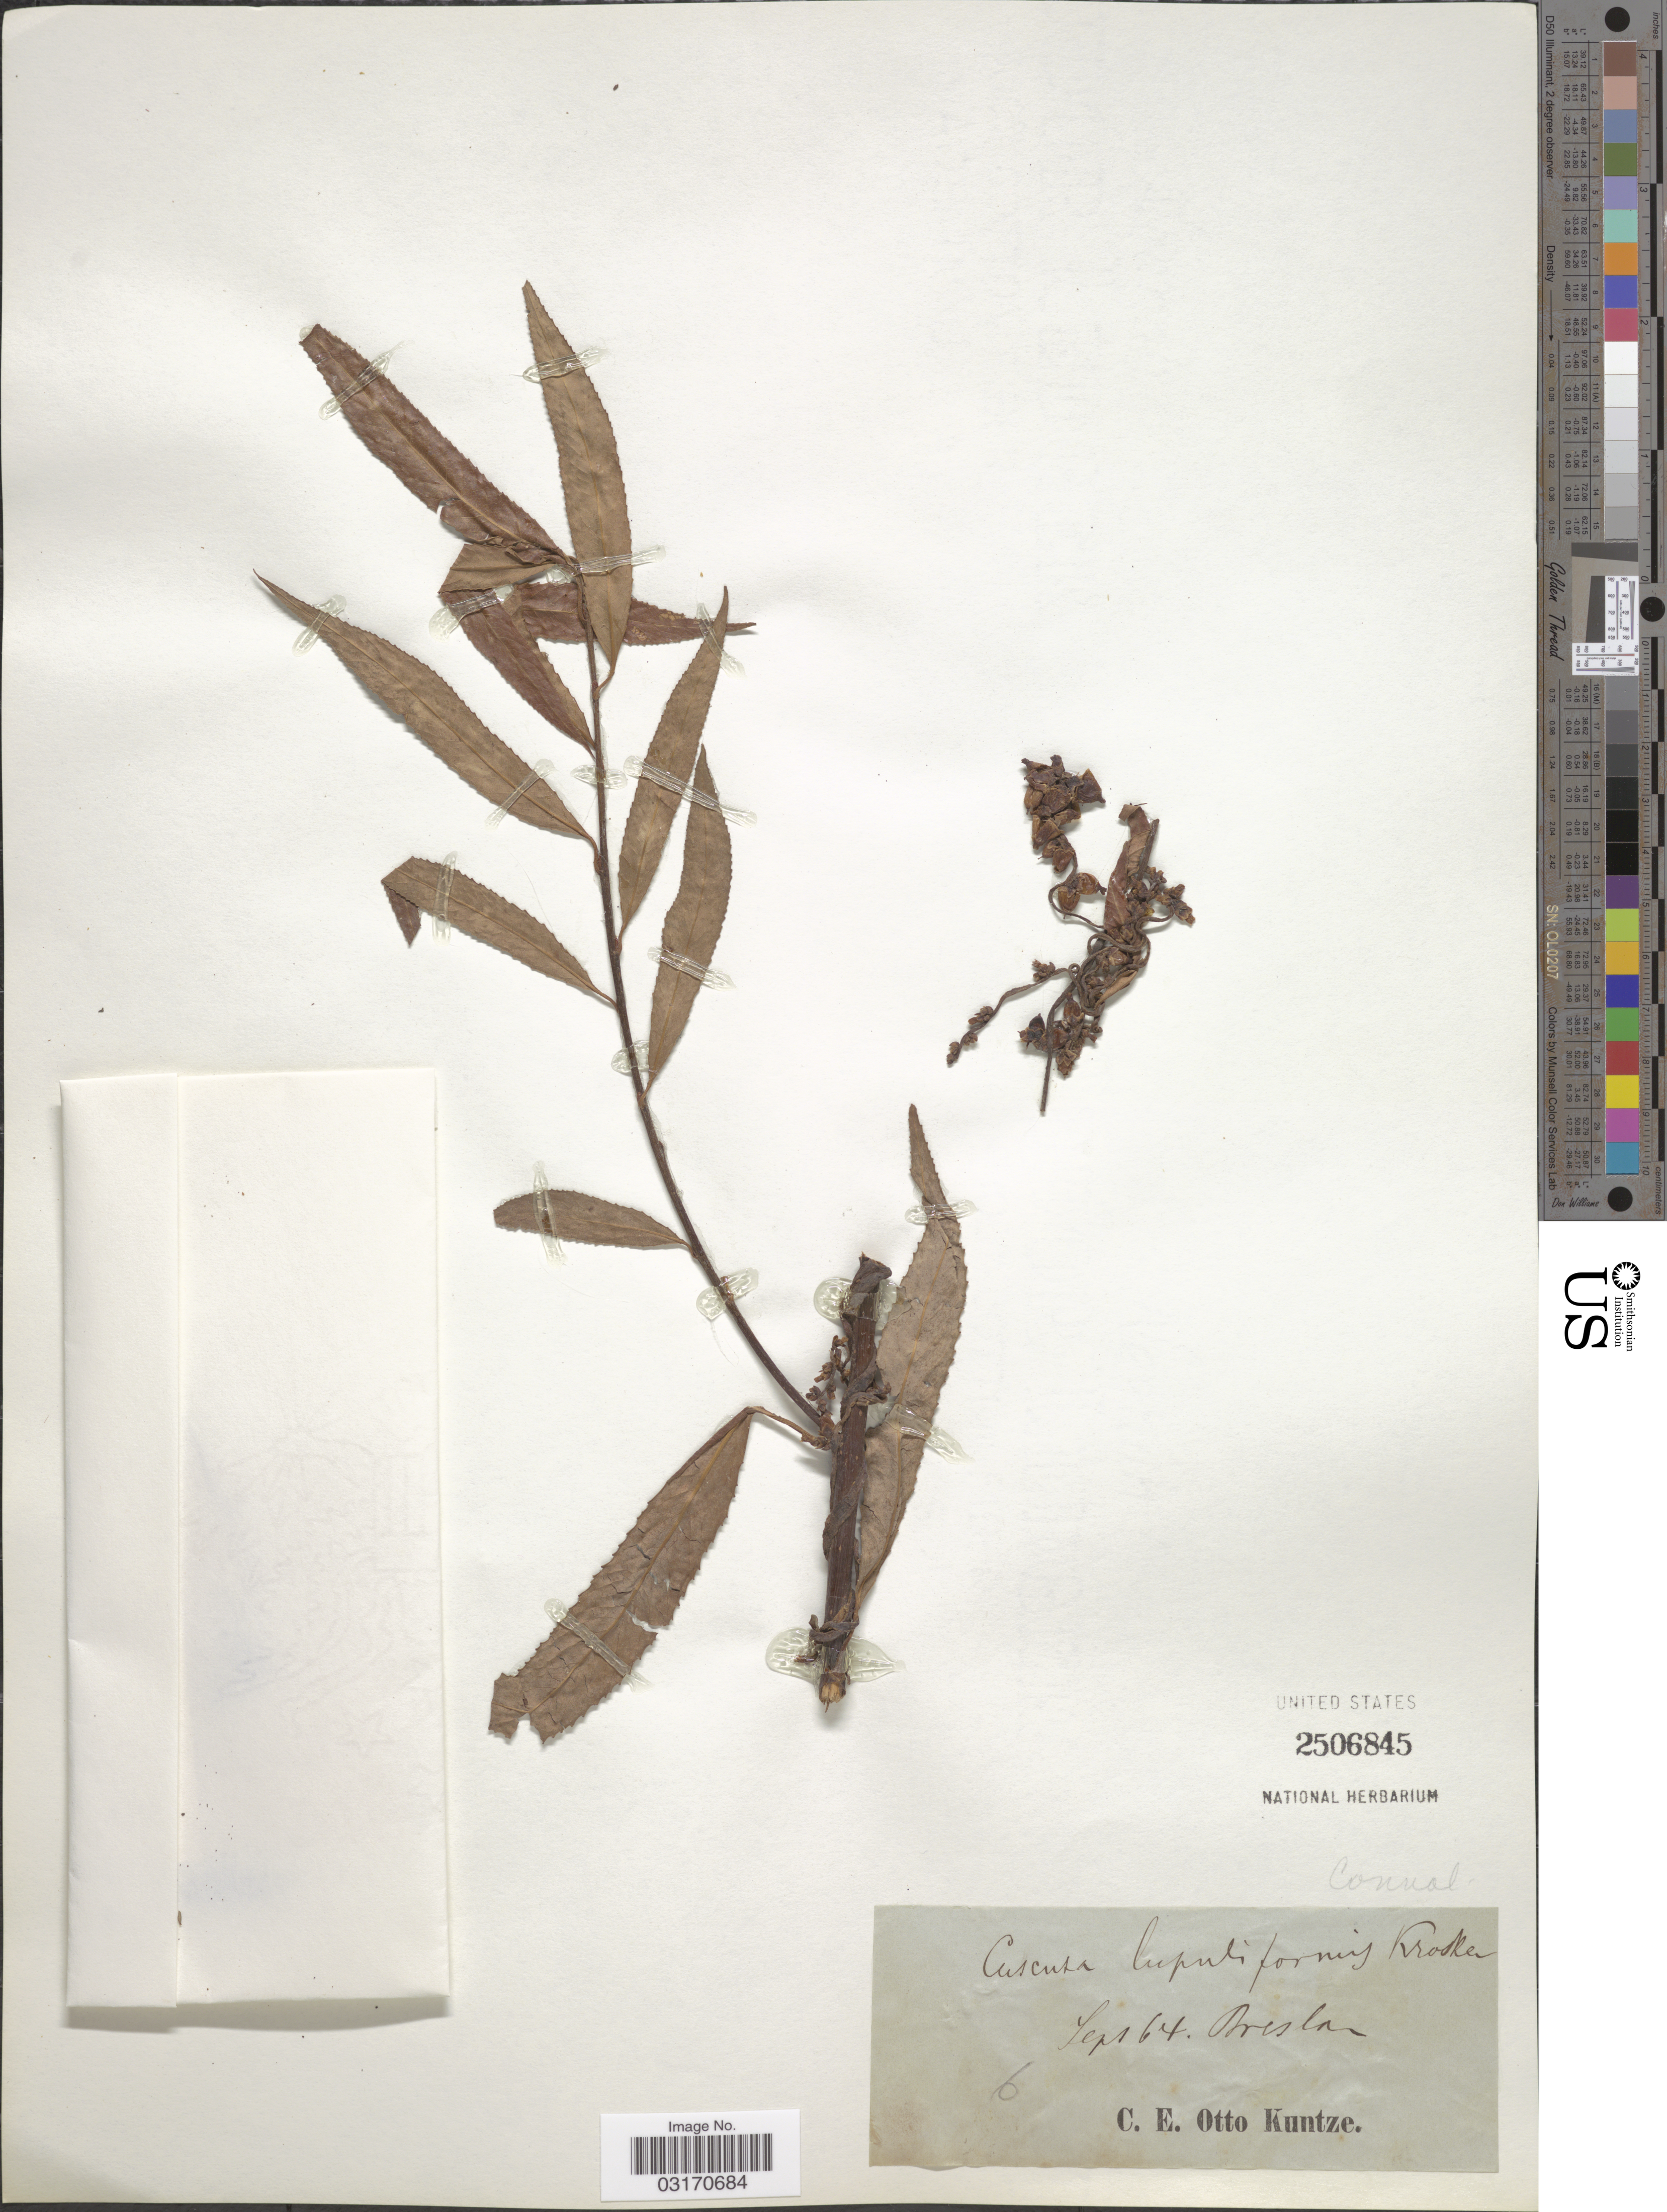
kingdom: Plantae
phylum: Tracheophyta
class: Magnoliopsida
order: Solanales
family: Convolvulaceae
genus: Cuscuta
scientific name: Cuscuta lupuliformis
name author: Krock.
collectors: C.E.O. Kuntze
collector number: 6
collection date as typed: Transcribed d/m/y: /9/64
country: Poland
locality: Breslau.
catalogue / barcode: US 2506845